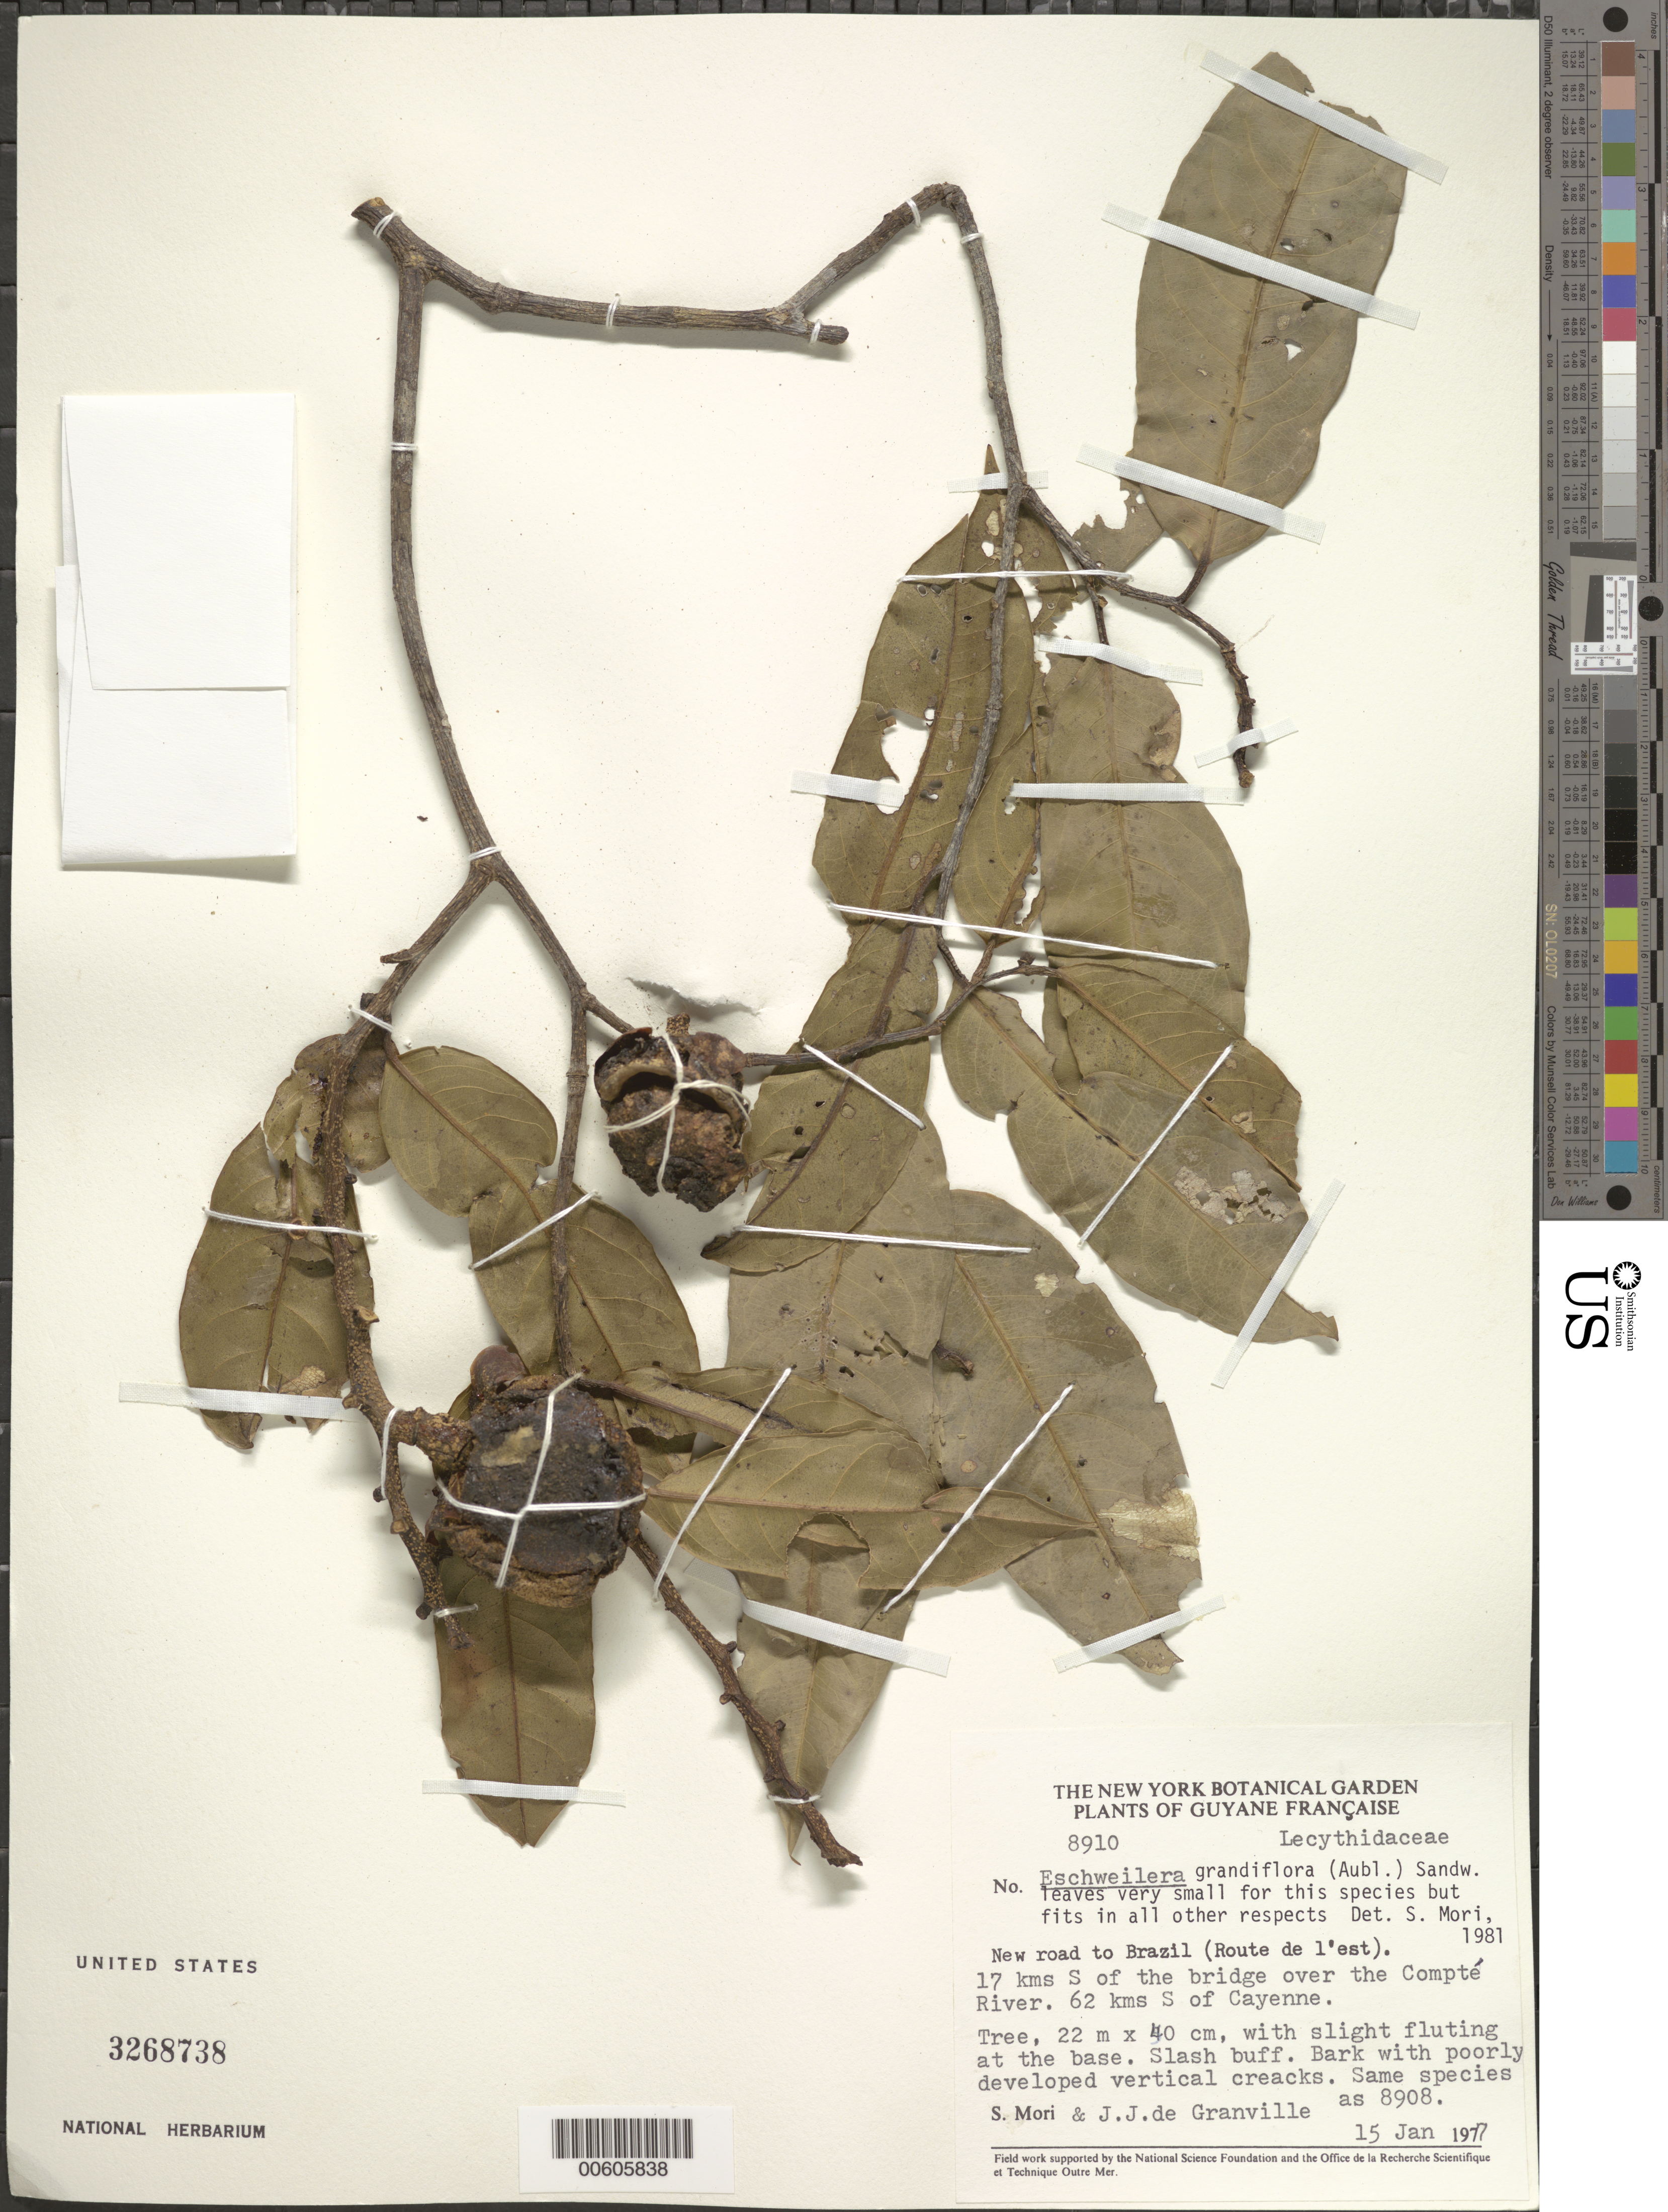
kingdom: Plantae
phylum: Tracheophyta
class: Magnoliopsida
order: Ericales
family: Lecythidaceae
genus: Eschweilera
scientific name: Eschweilera grandiflora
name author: (Aubl.) Sandwith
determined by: Mori, Scott A.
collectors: S. Mori & J.-J. de Granville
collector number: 8910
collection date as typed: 15-Jan-77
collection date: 1977-01-15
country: French Guiana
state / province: Cayenne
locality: Cayenne, 62 km S of on new Road to Brazil, 17 km south of the bridge over the Comté River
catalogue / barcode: US 3268738